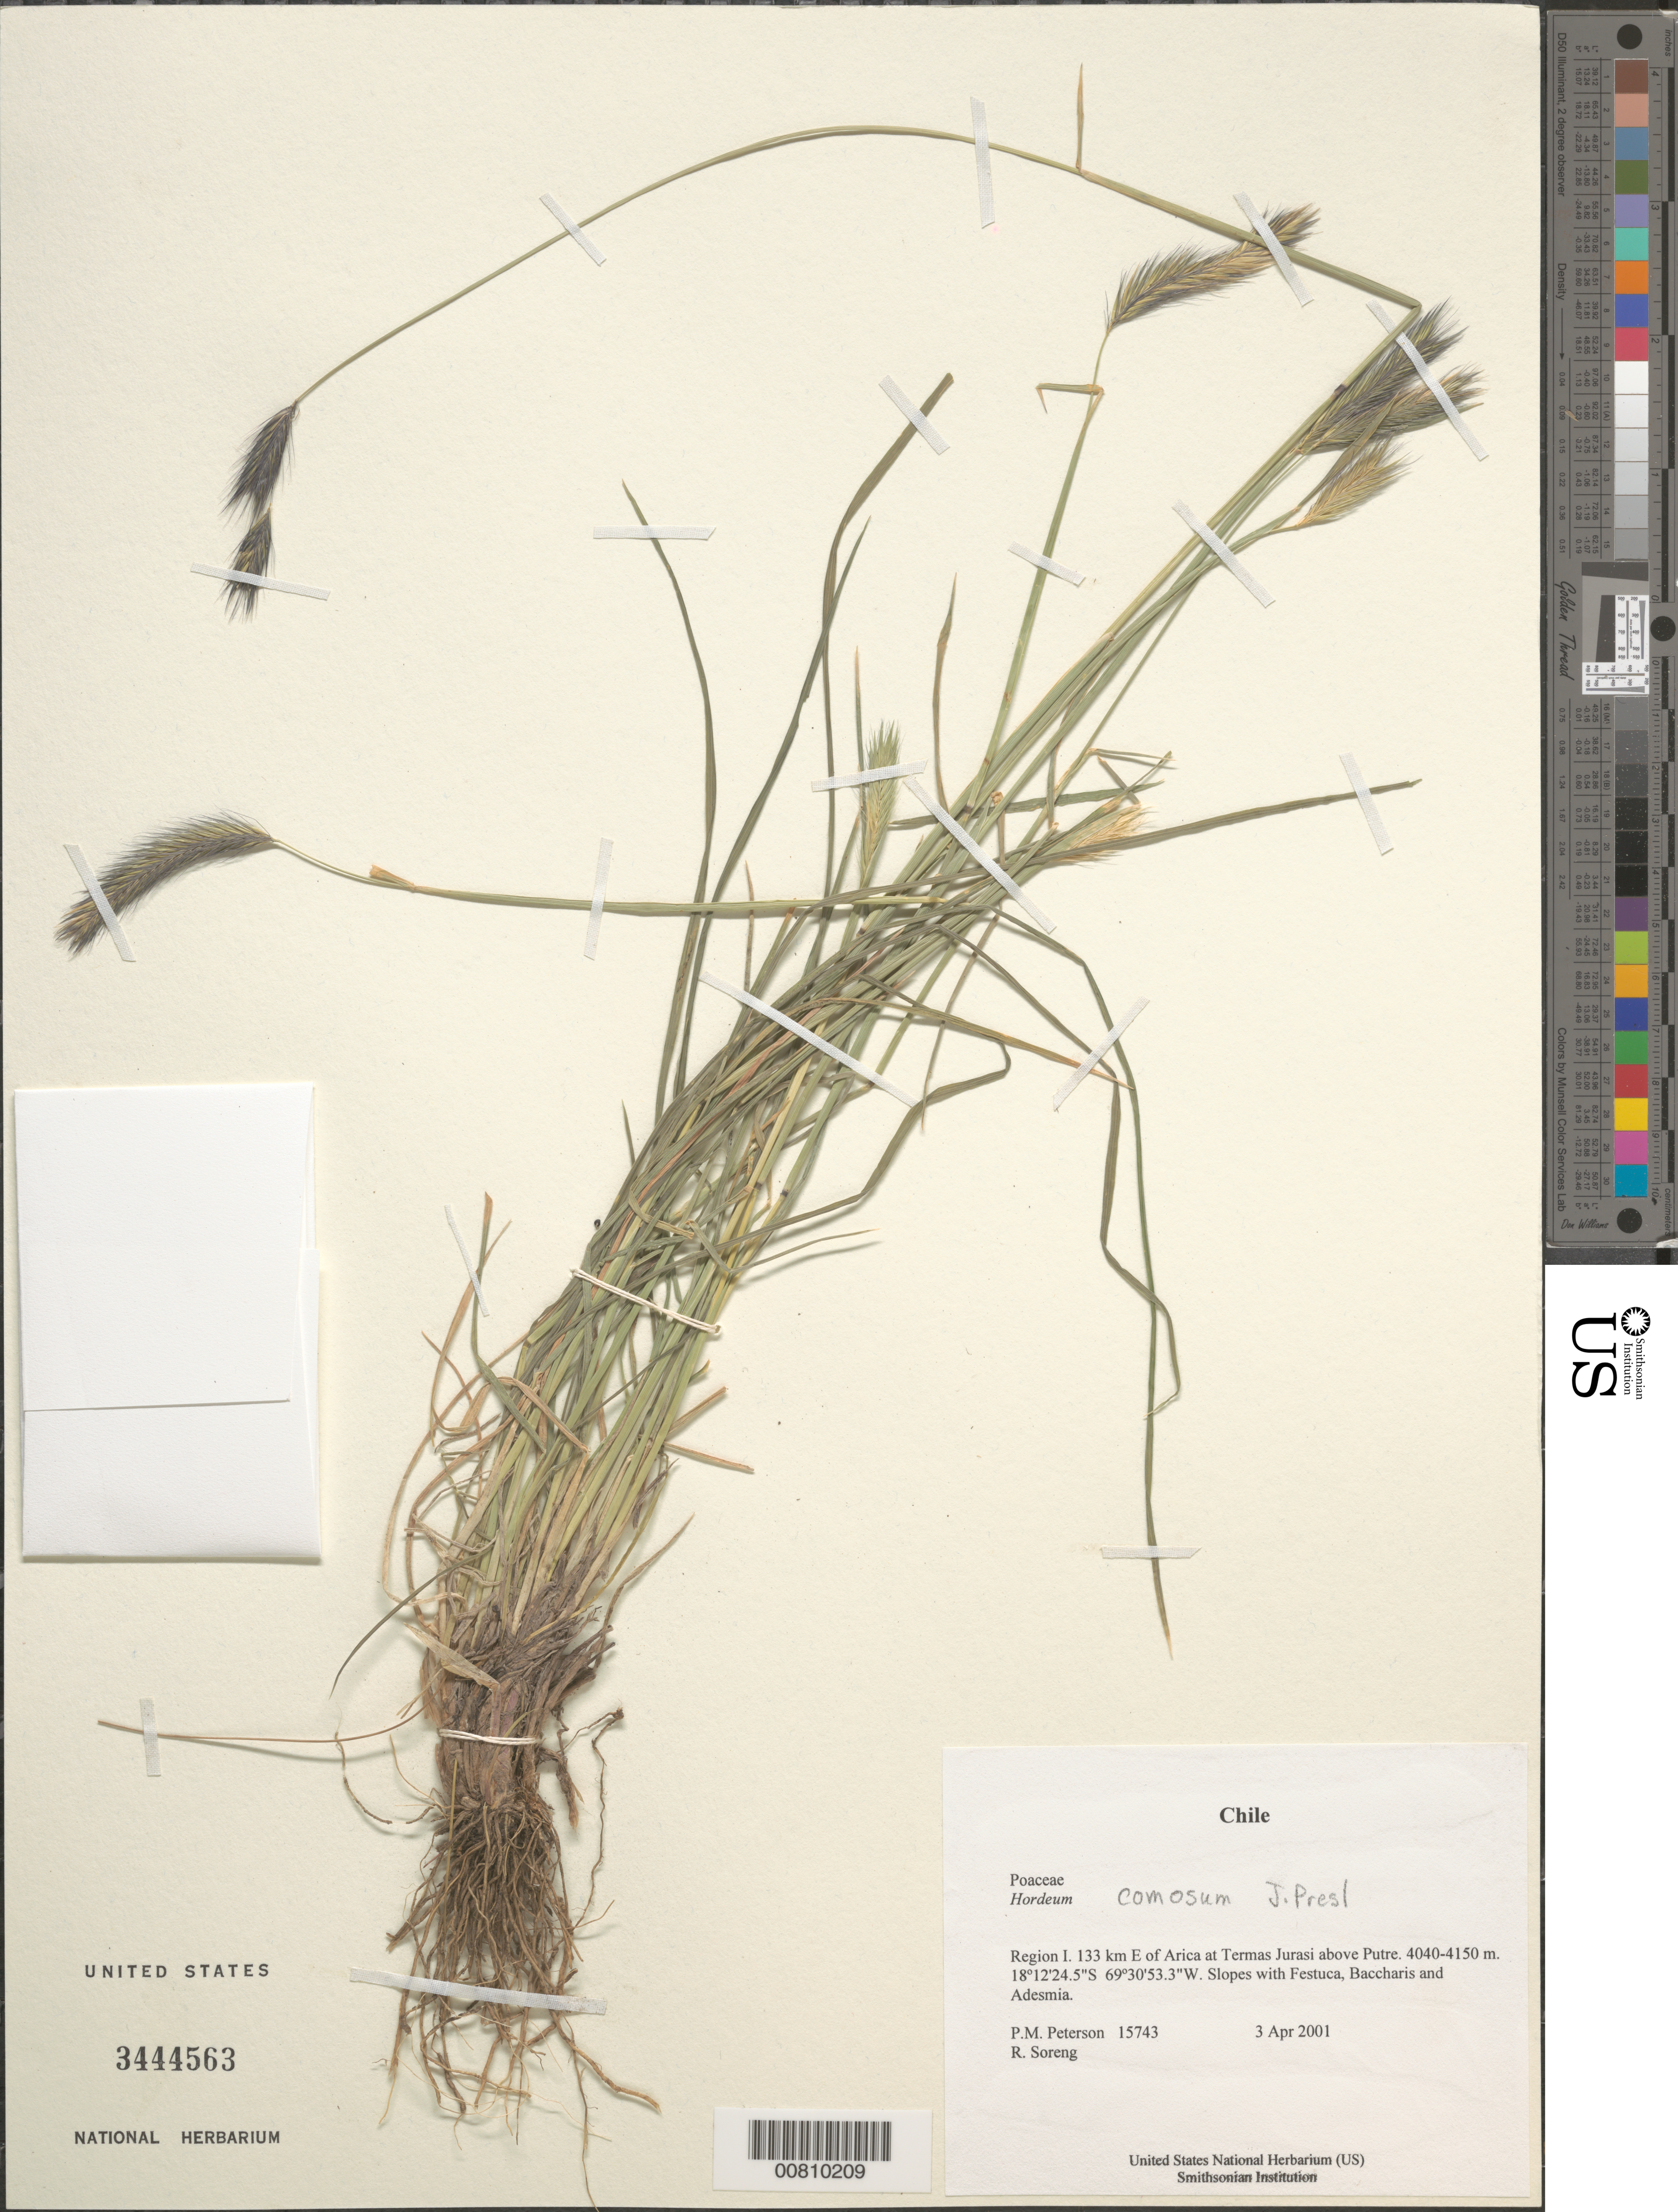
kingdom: Plantae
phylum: Tracheophyta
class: Liliopsida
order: Poales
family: Poaceae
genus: Hordeum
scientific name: Hordeum comosum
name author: J. Presl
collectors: P. M. Peterson & R. J. Soreng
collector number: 15743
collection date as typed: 03 Apr 2001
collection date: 2001-04-03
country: Chile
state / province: Tarapacá (I)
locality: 133 km E of Arica at Termas Jurasi above Putre.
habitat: Slopes with Festuca, Baccharis and Adesmia.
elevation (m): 4040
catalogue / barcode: US 3444563